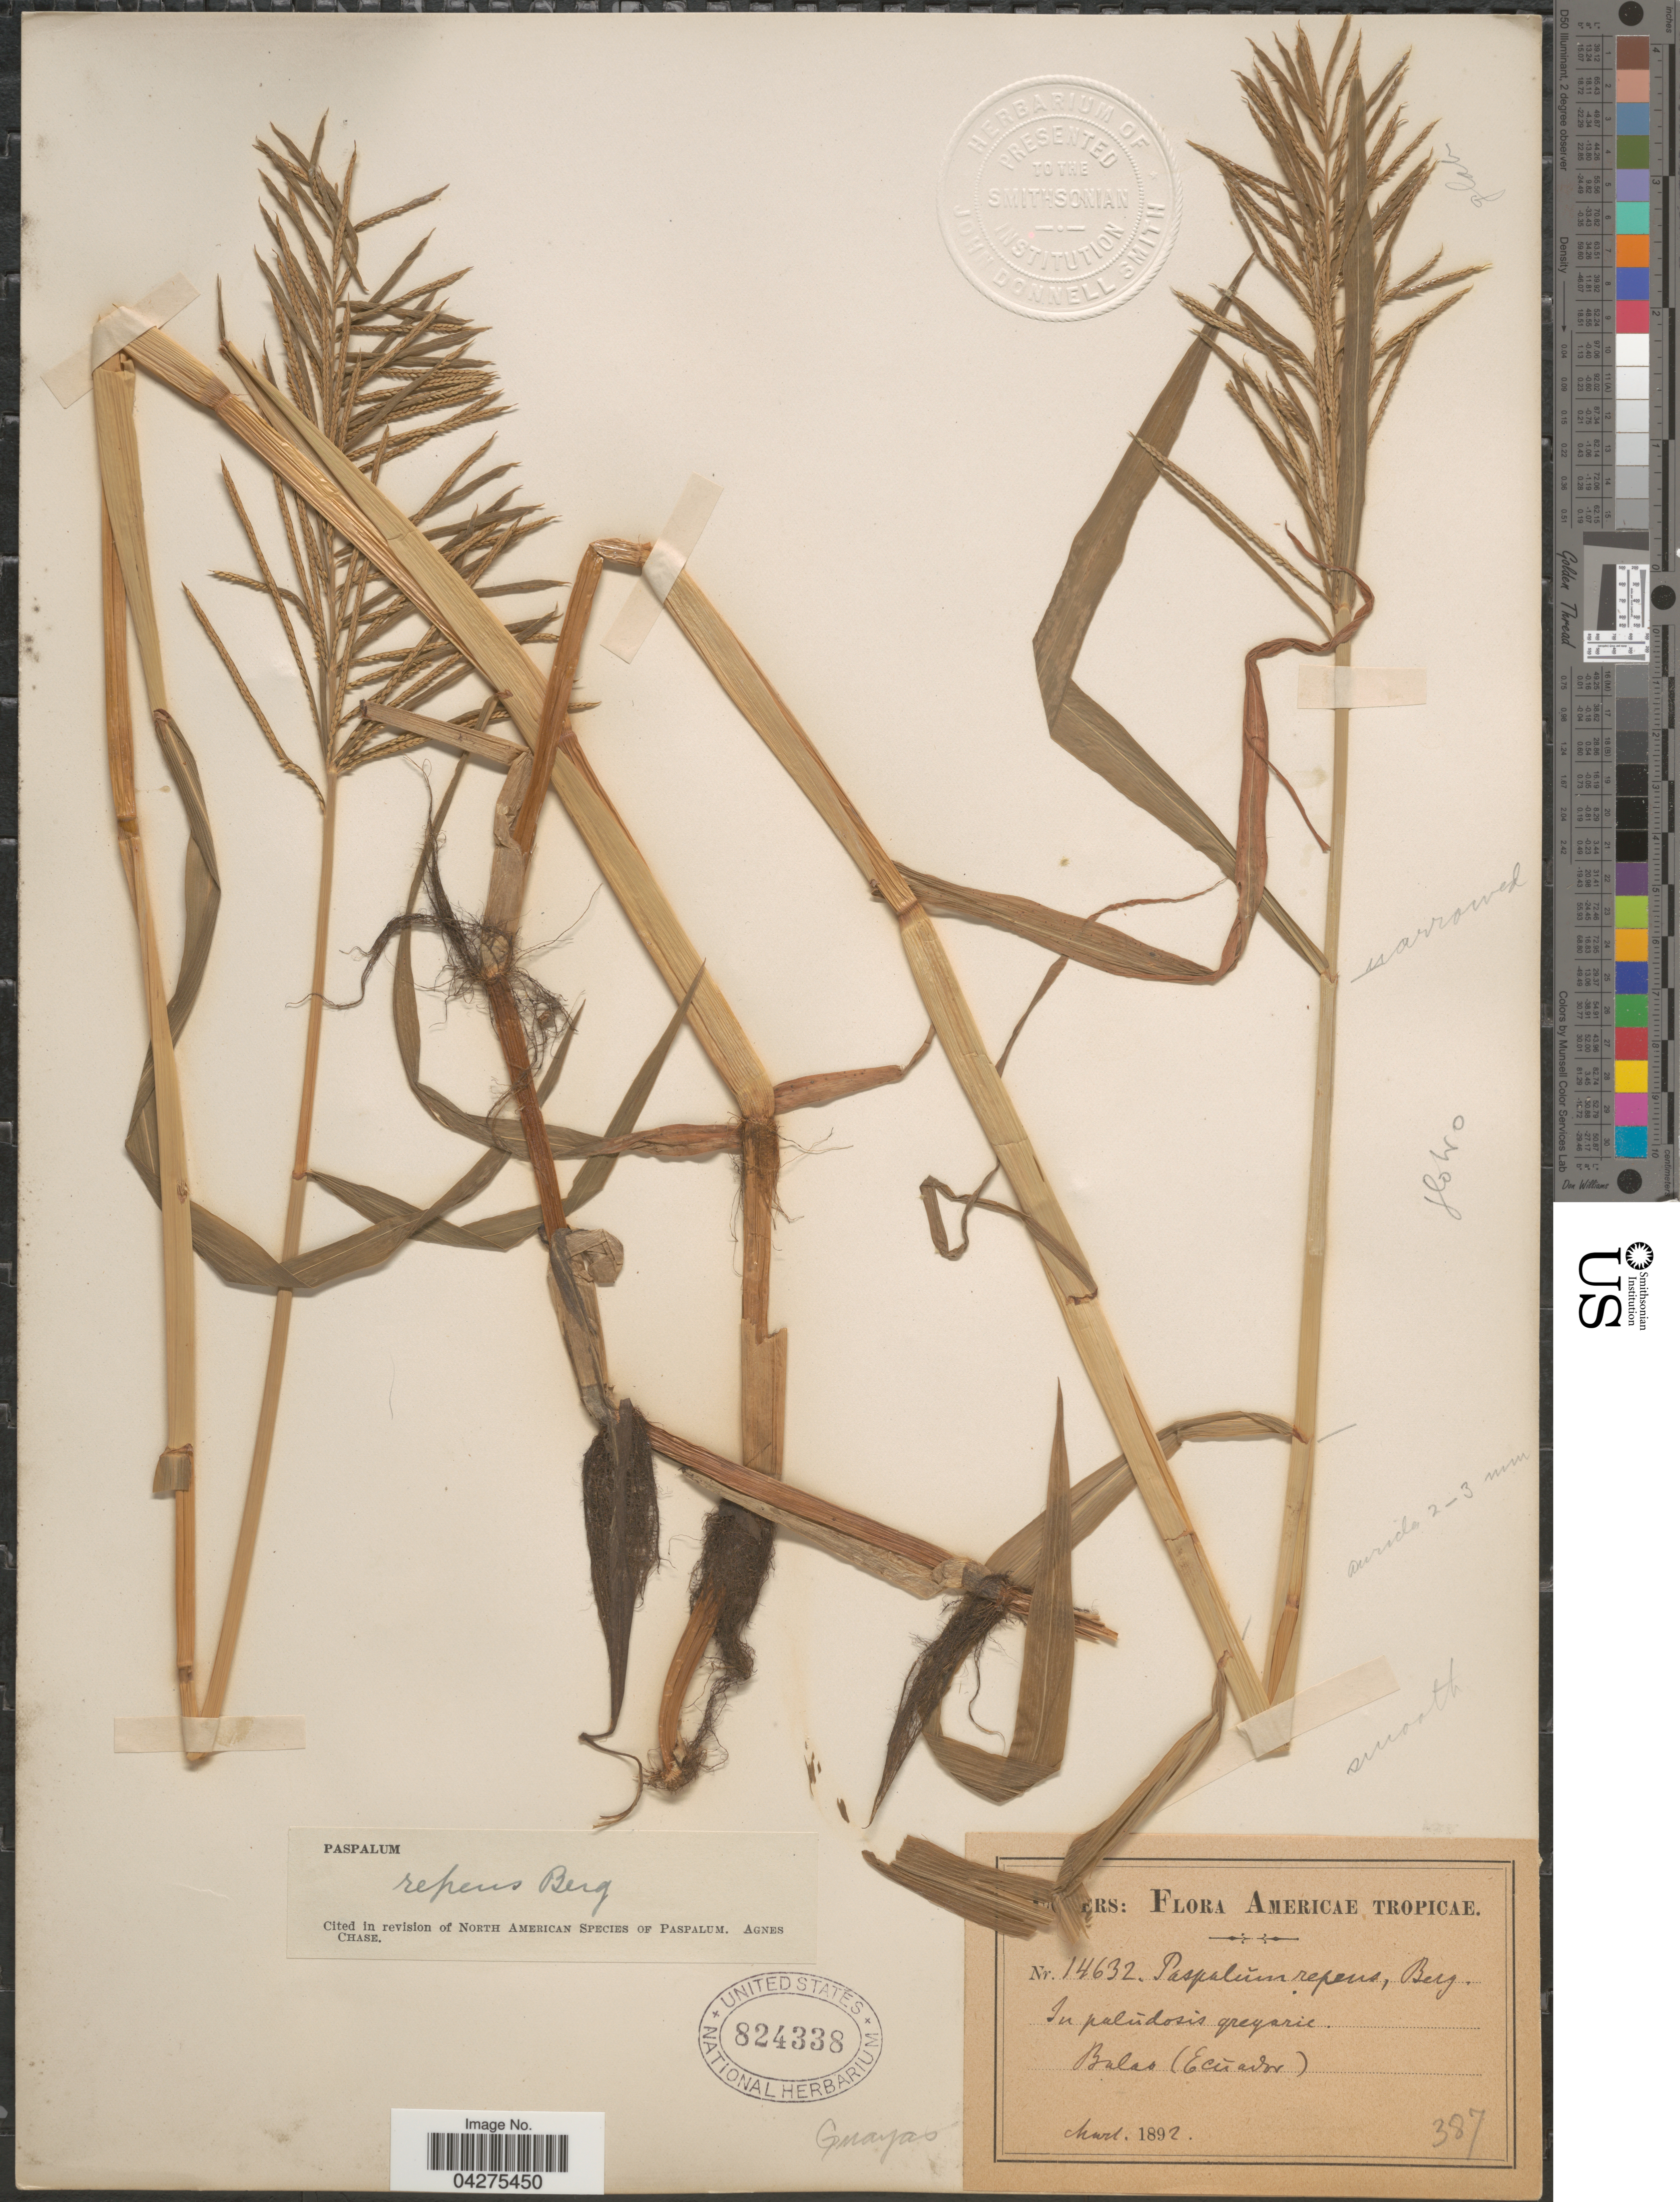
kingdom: Plantae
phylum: Tracheophyta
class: Liliopsida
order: Poales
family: Poaceae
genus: Paspalum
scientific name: Paspalum repens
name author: P.J. Bergius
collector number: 14632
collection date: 1892-03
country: Ecuador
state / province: Guayas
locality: Americae Tropicae. In palúdosis qrequarie. Balao.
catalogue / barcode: US 824338